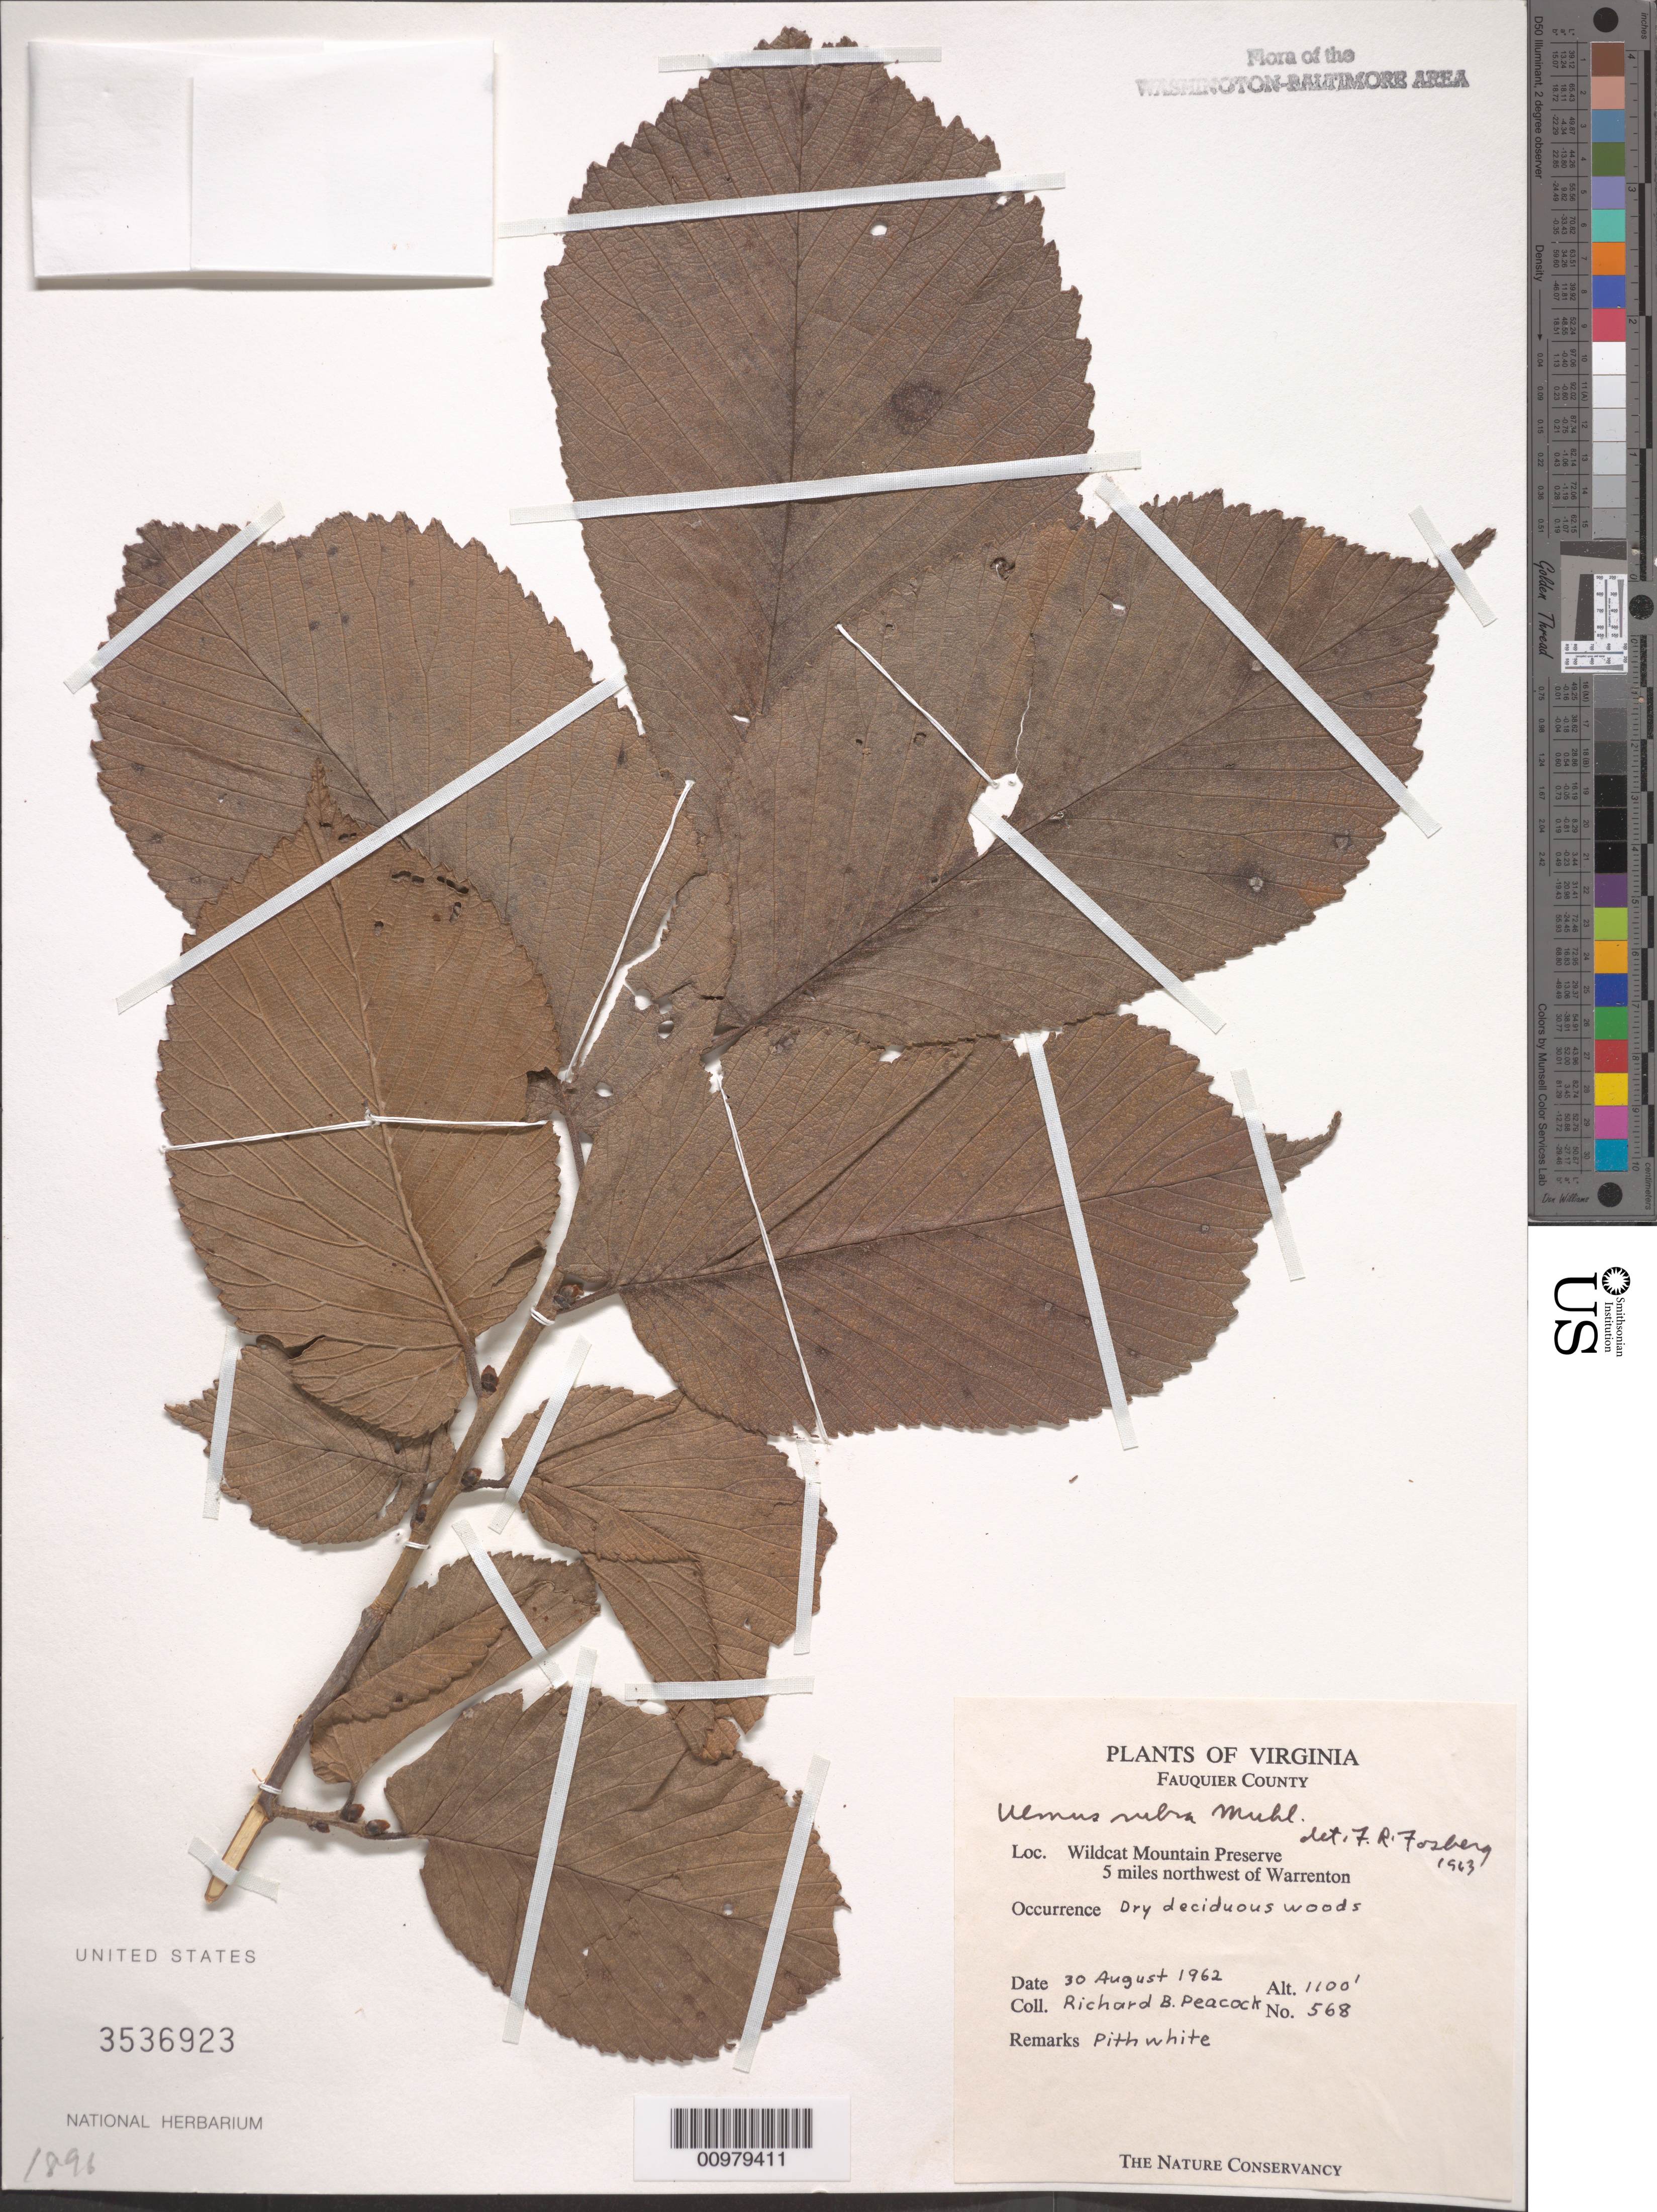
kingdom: Plantae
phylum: Tracheophyta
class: Magnoliopsida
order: Rosales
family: Ulmaceae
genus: Ulmus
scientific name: Ulmus rubra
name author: Muhl.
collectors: R. Peacock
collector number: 568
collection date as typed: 30 Aug 1962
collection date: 1962-08-30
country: United States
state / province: Virginia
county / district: Fauquier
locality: Wildcat Mountain Preserve, 5 miles northwest of Warrenton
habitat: dry deciduous woods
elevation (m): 335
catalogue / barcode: US 3536923